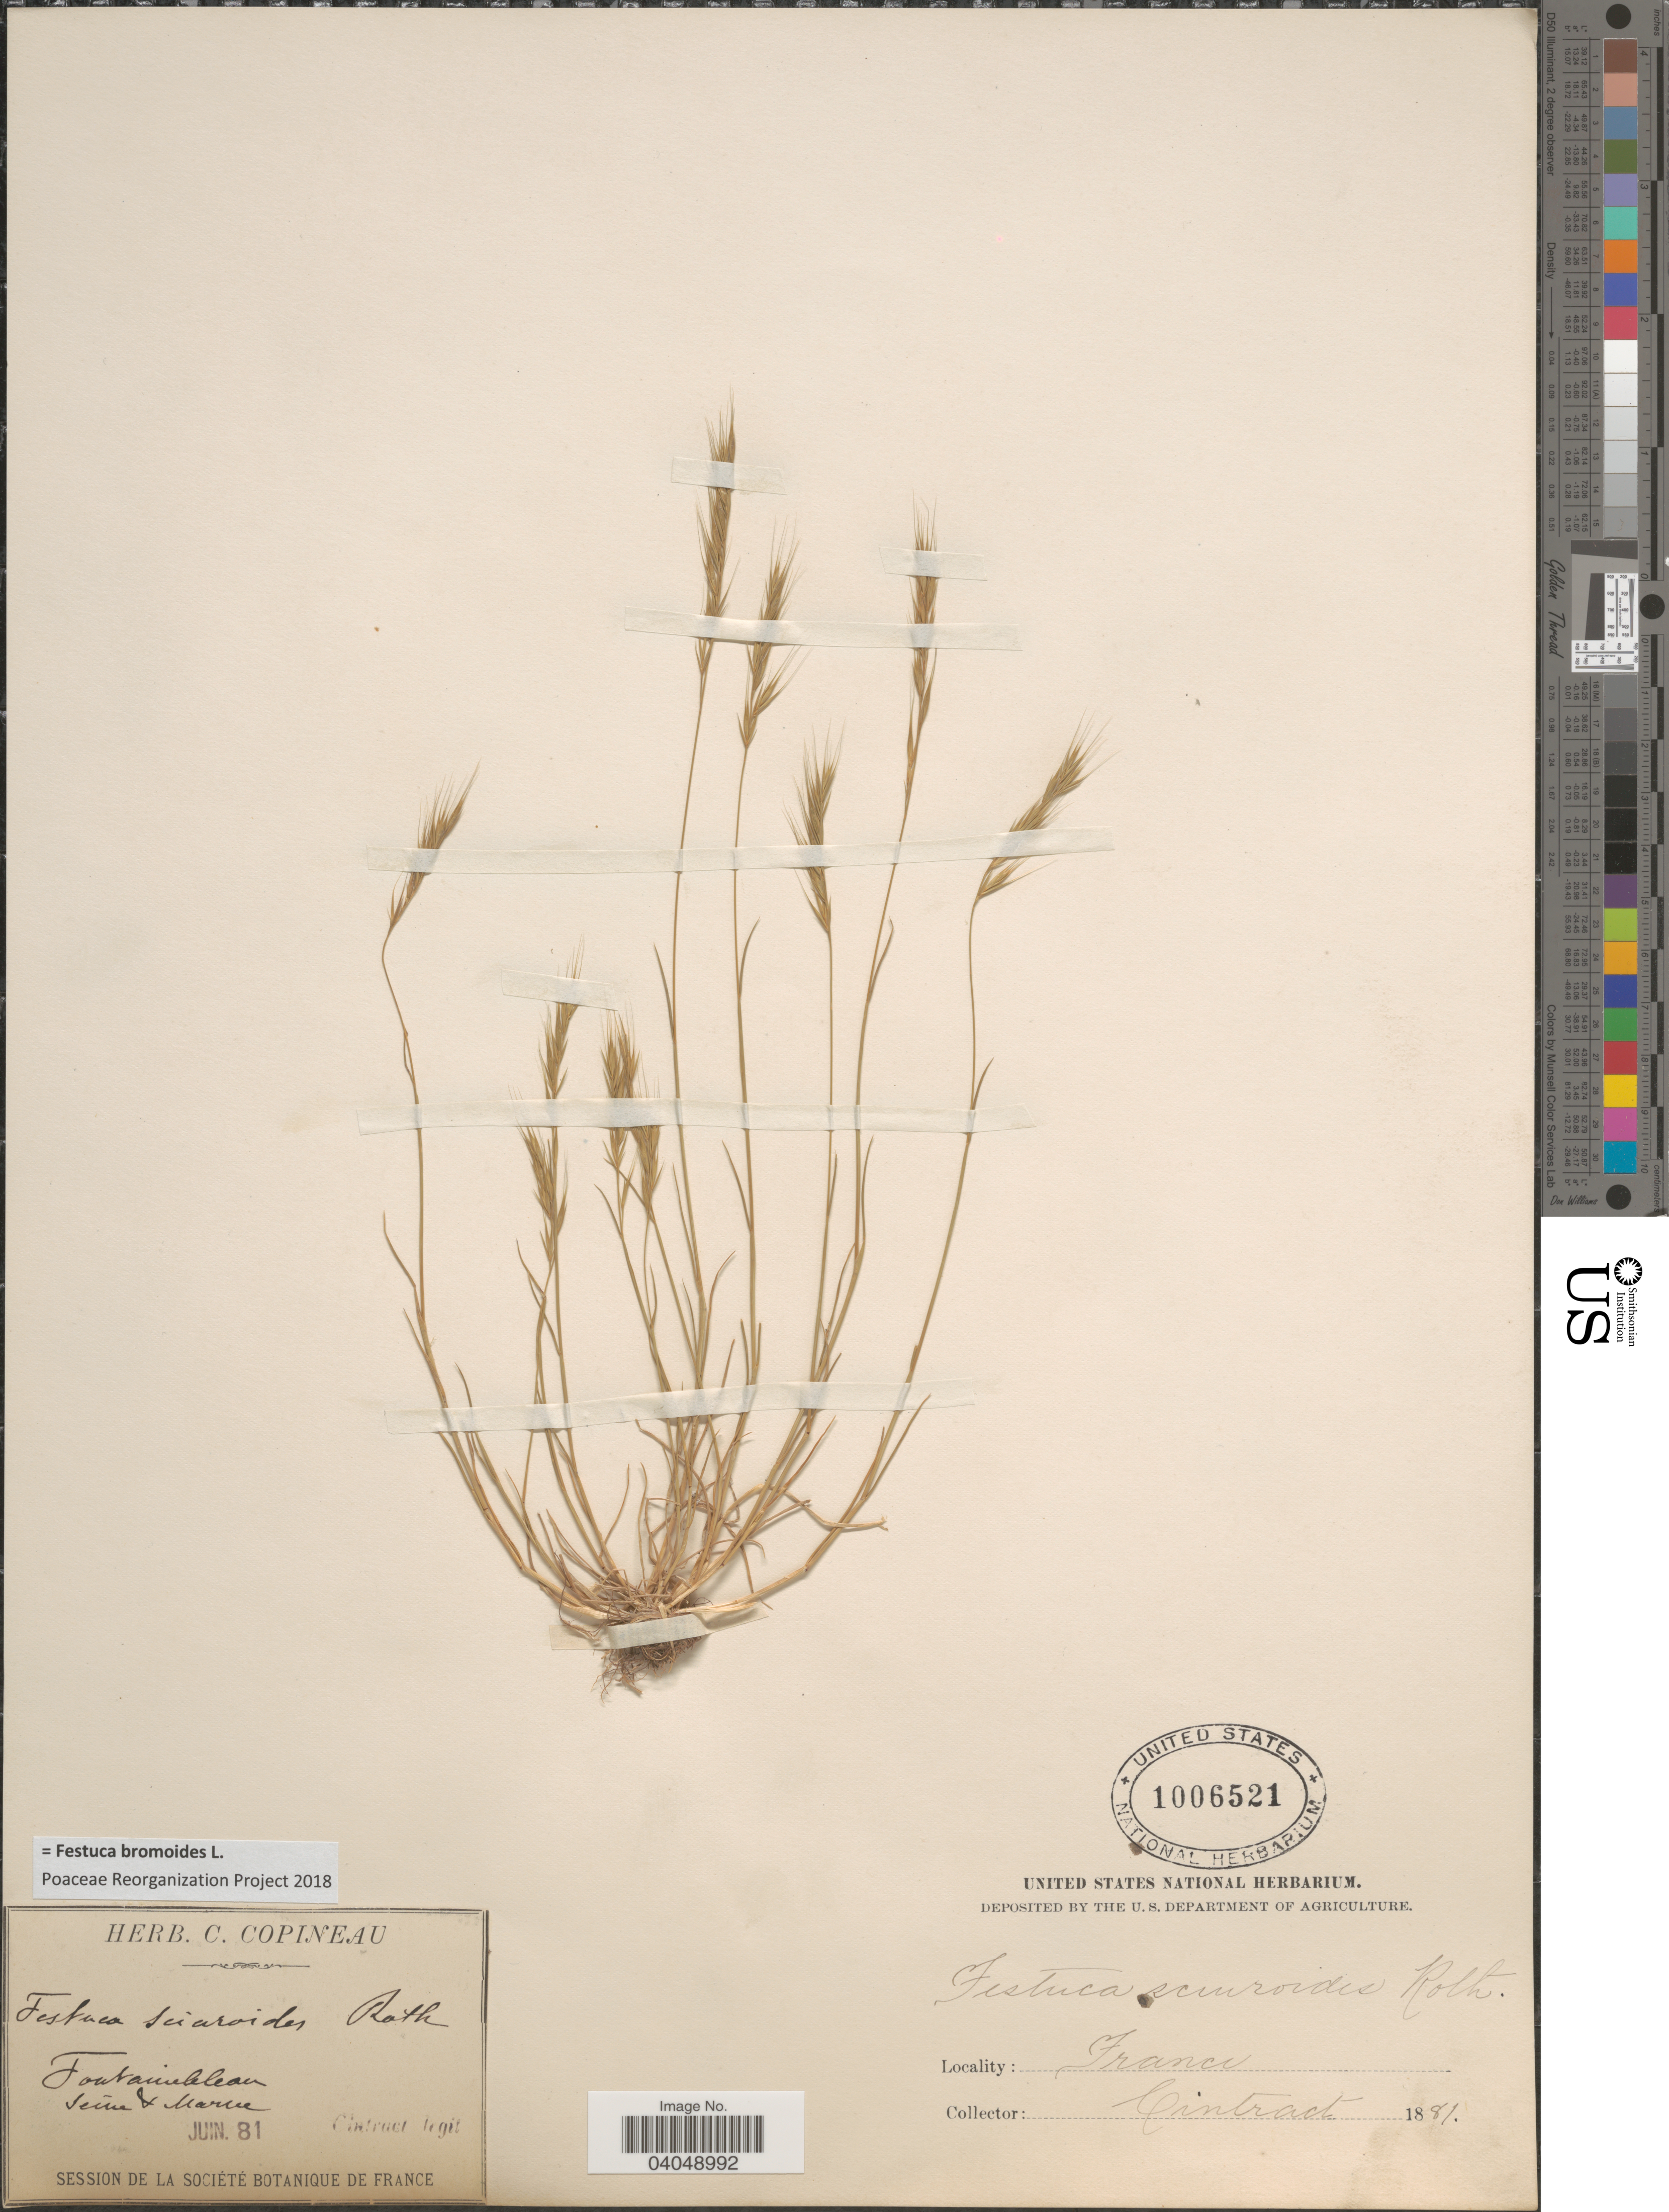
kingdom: Plantae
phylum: Tracheophyta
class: Liliopsida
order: Poales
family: Poaceae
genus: Festuca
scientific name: Festuca bromoides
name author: L.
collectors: Cintract, --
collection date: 1881-06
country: France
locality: Fontainebleau. Seine & Marne.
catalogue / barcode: US 1006521